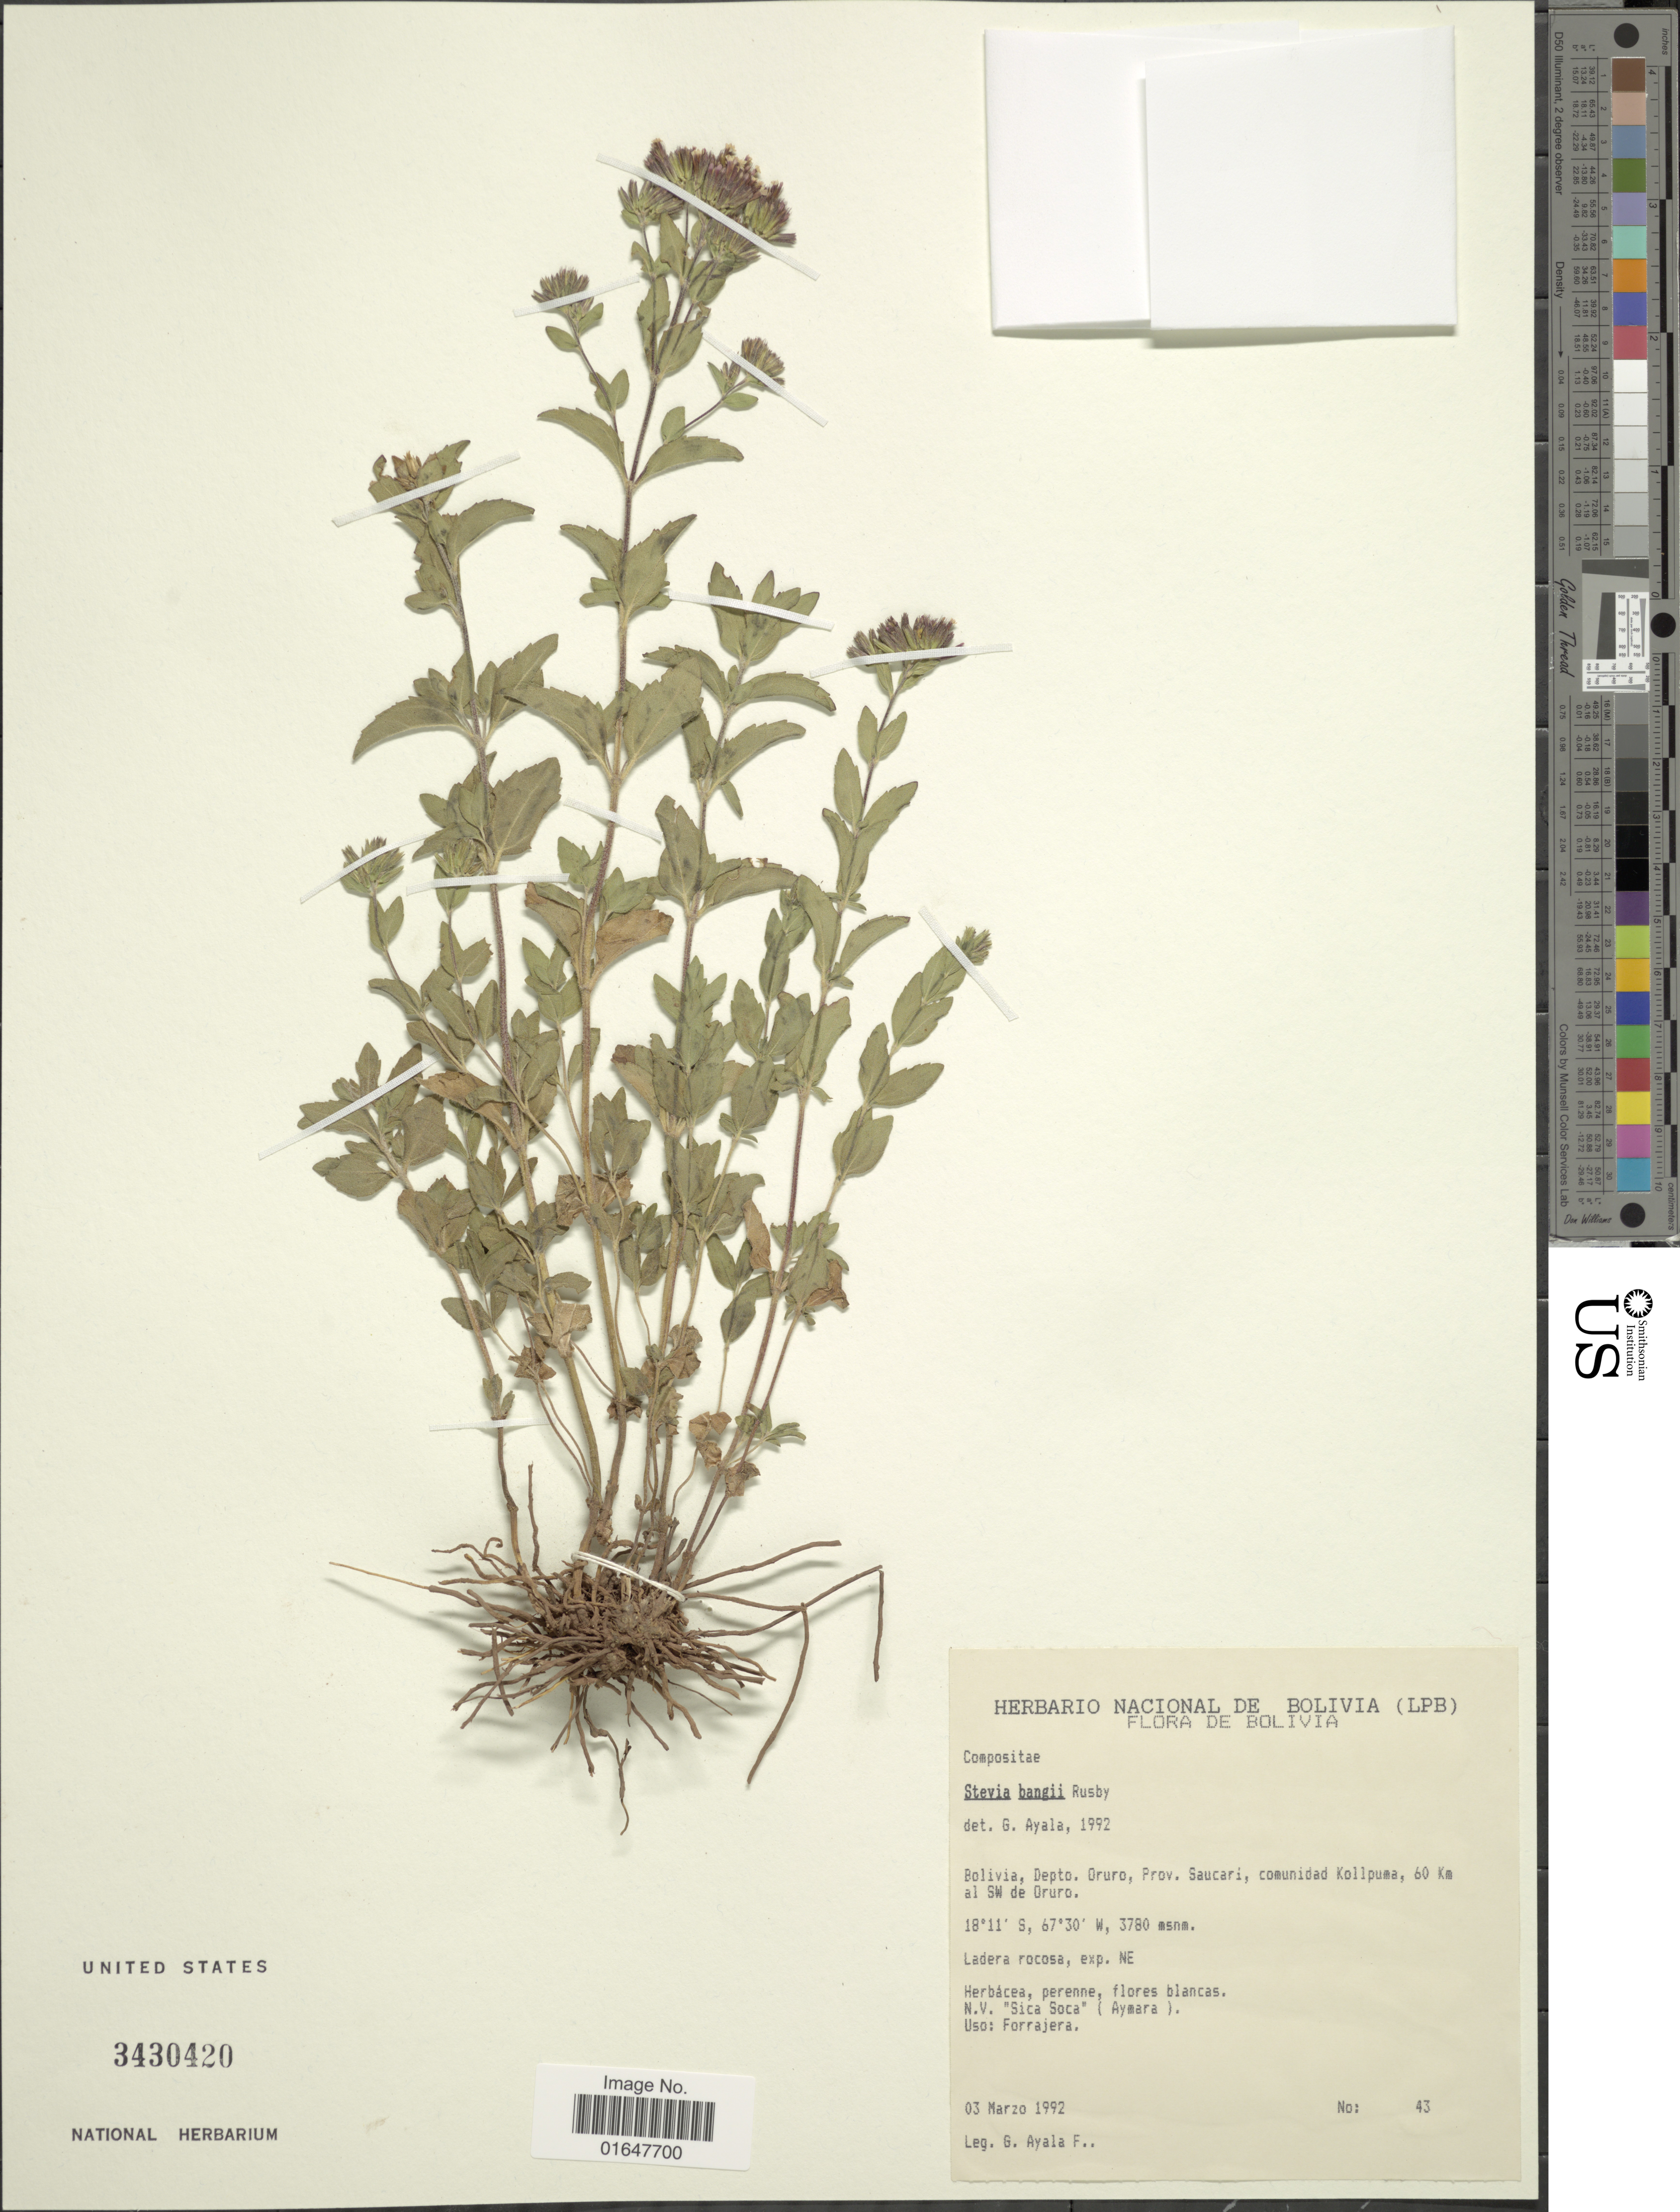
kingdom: Plantae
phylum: Tracheophyta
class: Magnoliopsida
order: Asterales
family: Asteraceae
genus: Stevia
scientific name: Stevia bangii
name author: Rusby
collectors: G. Ayala F.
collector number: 43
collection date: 1992-03-03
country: Bolivia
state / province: Oruro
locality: Prov. Sacauri, comunidad Kollpuma, 60 km al SW de Oruro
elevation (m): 3780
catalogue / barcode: US 3430420